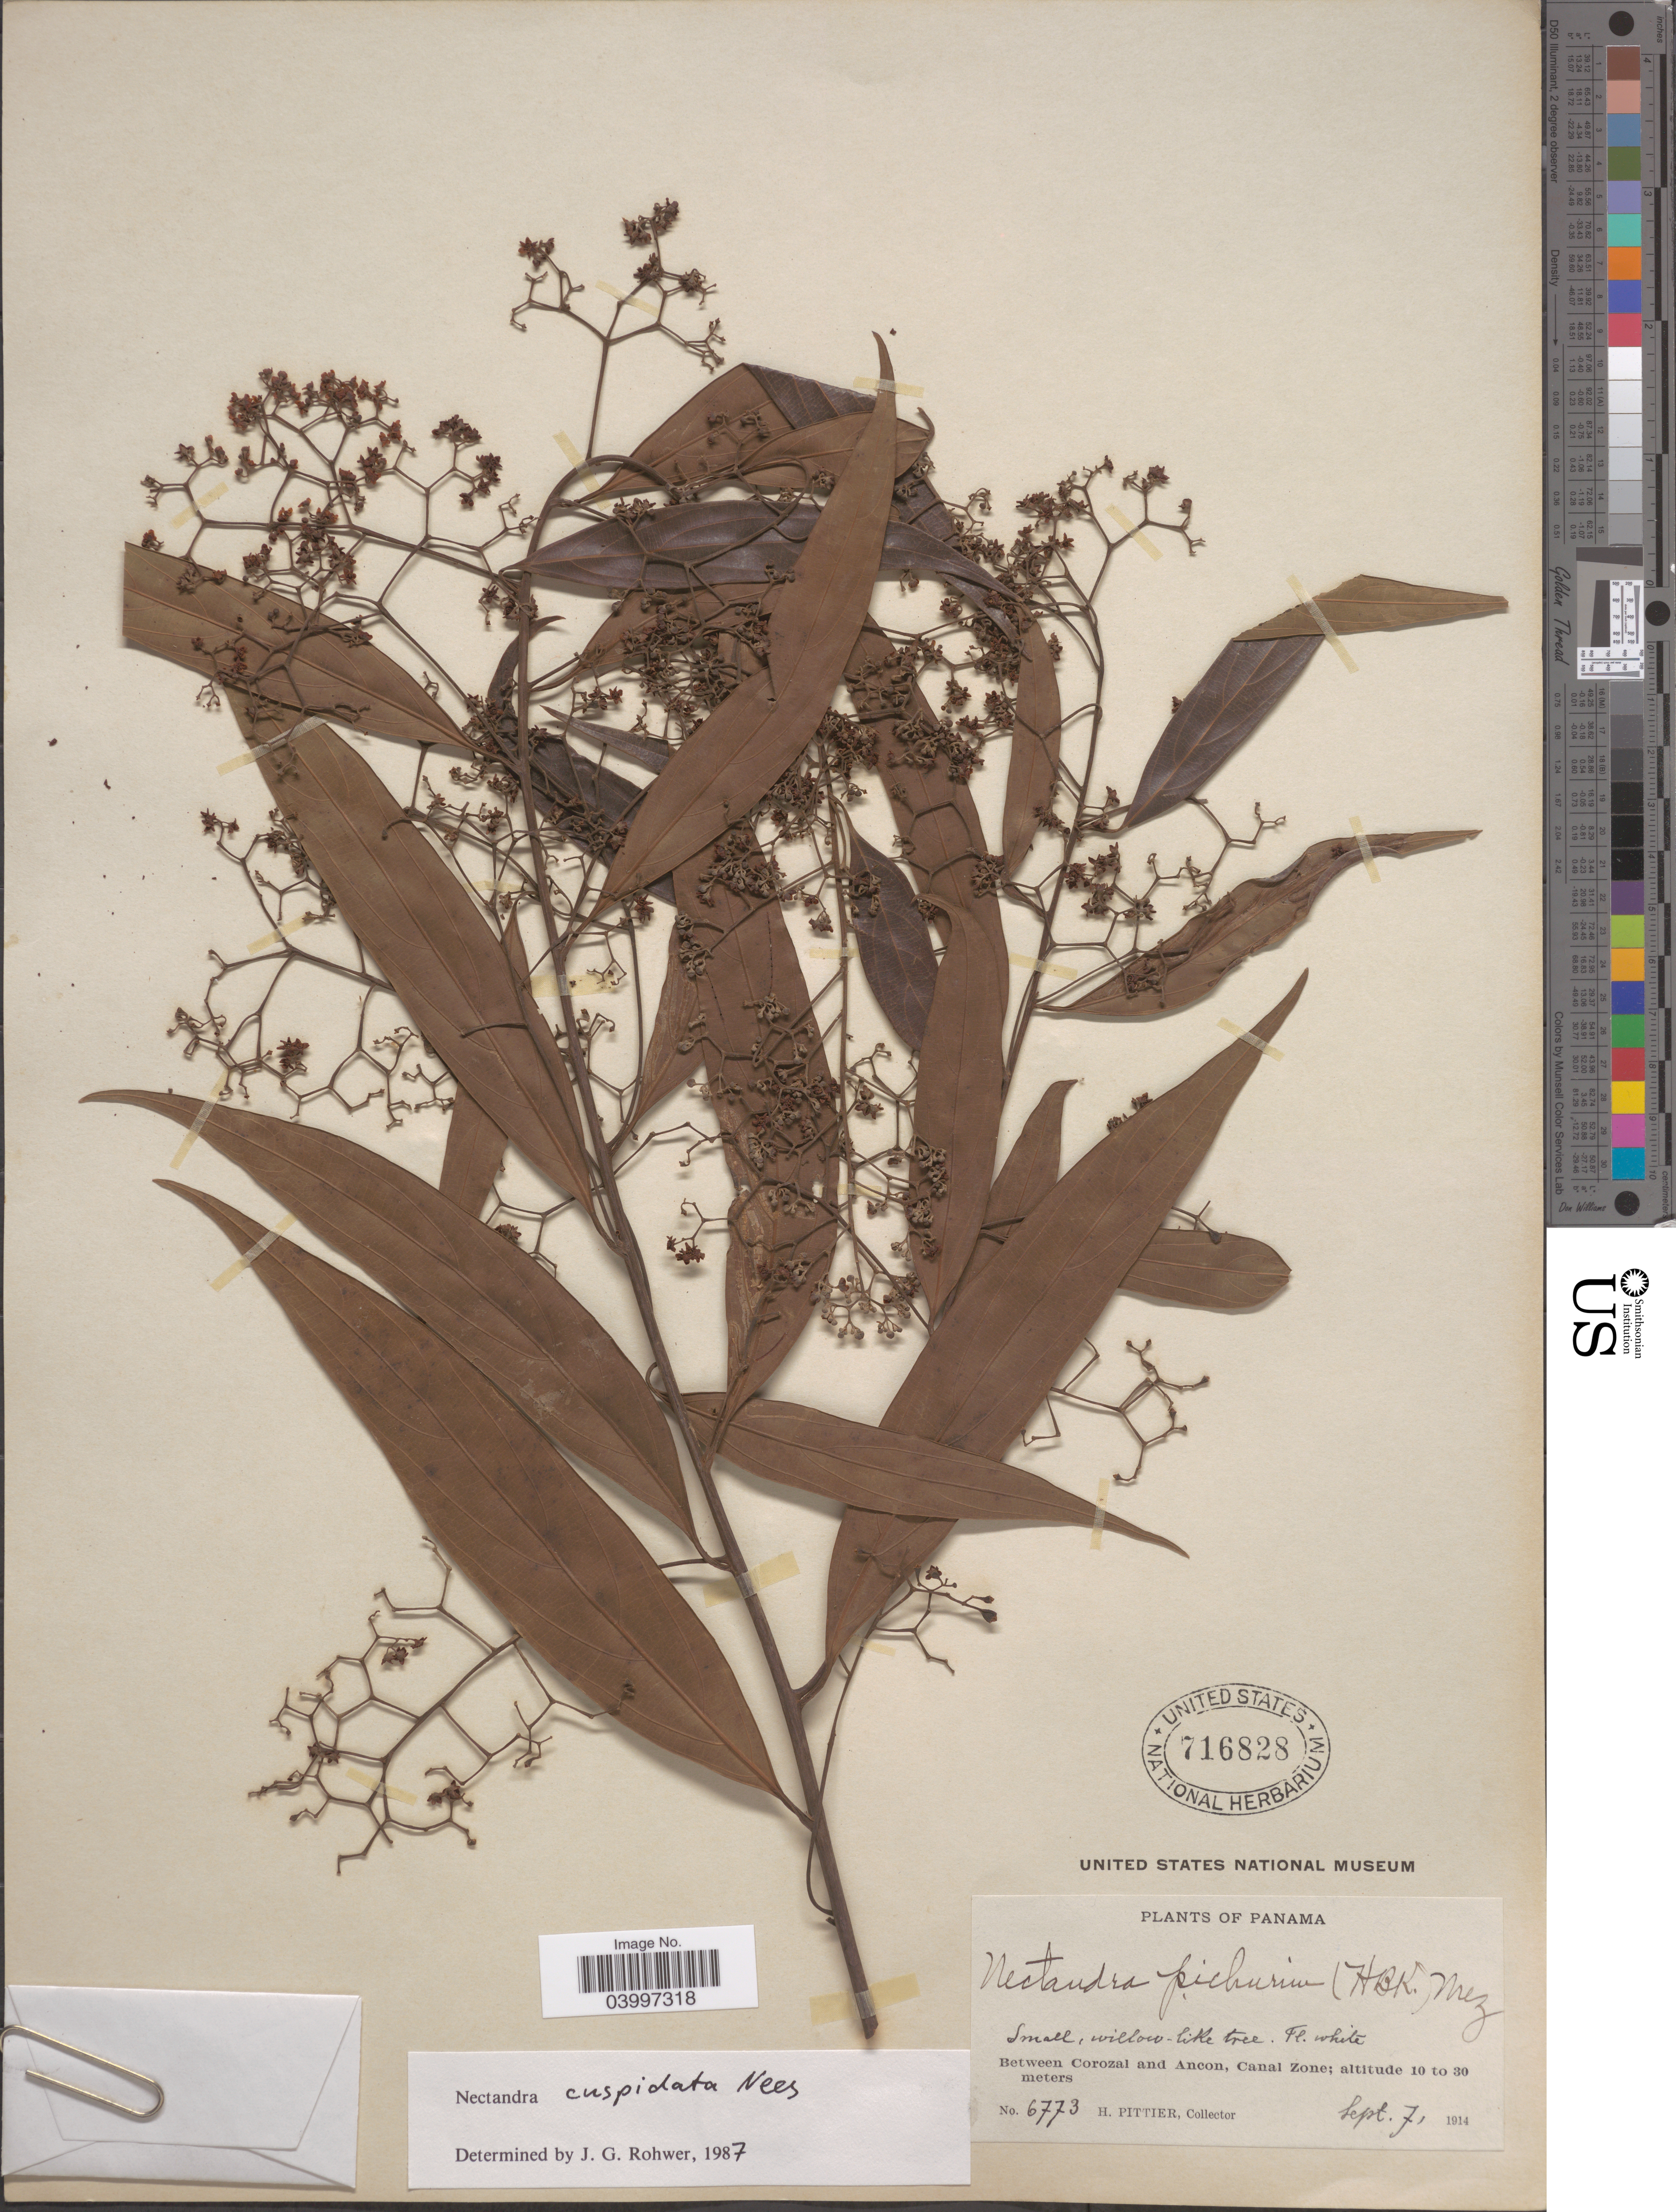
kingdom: Plantae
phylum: Tracheophyta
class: Magnoliopsida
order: Laurales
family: Lauraceae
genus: Nectandra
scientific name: Nectandra cuspidata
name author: Nees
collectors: H. F. Pittier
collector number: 6773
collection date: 1914-09-07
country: Panama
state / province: Colón / Panamá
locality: Between Corozal and Ancon, Canal Zone.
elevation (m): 10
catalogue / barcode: US 716828